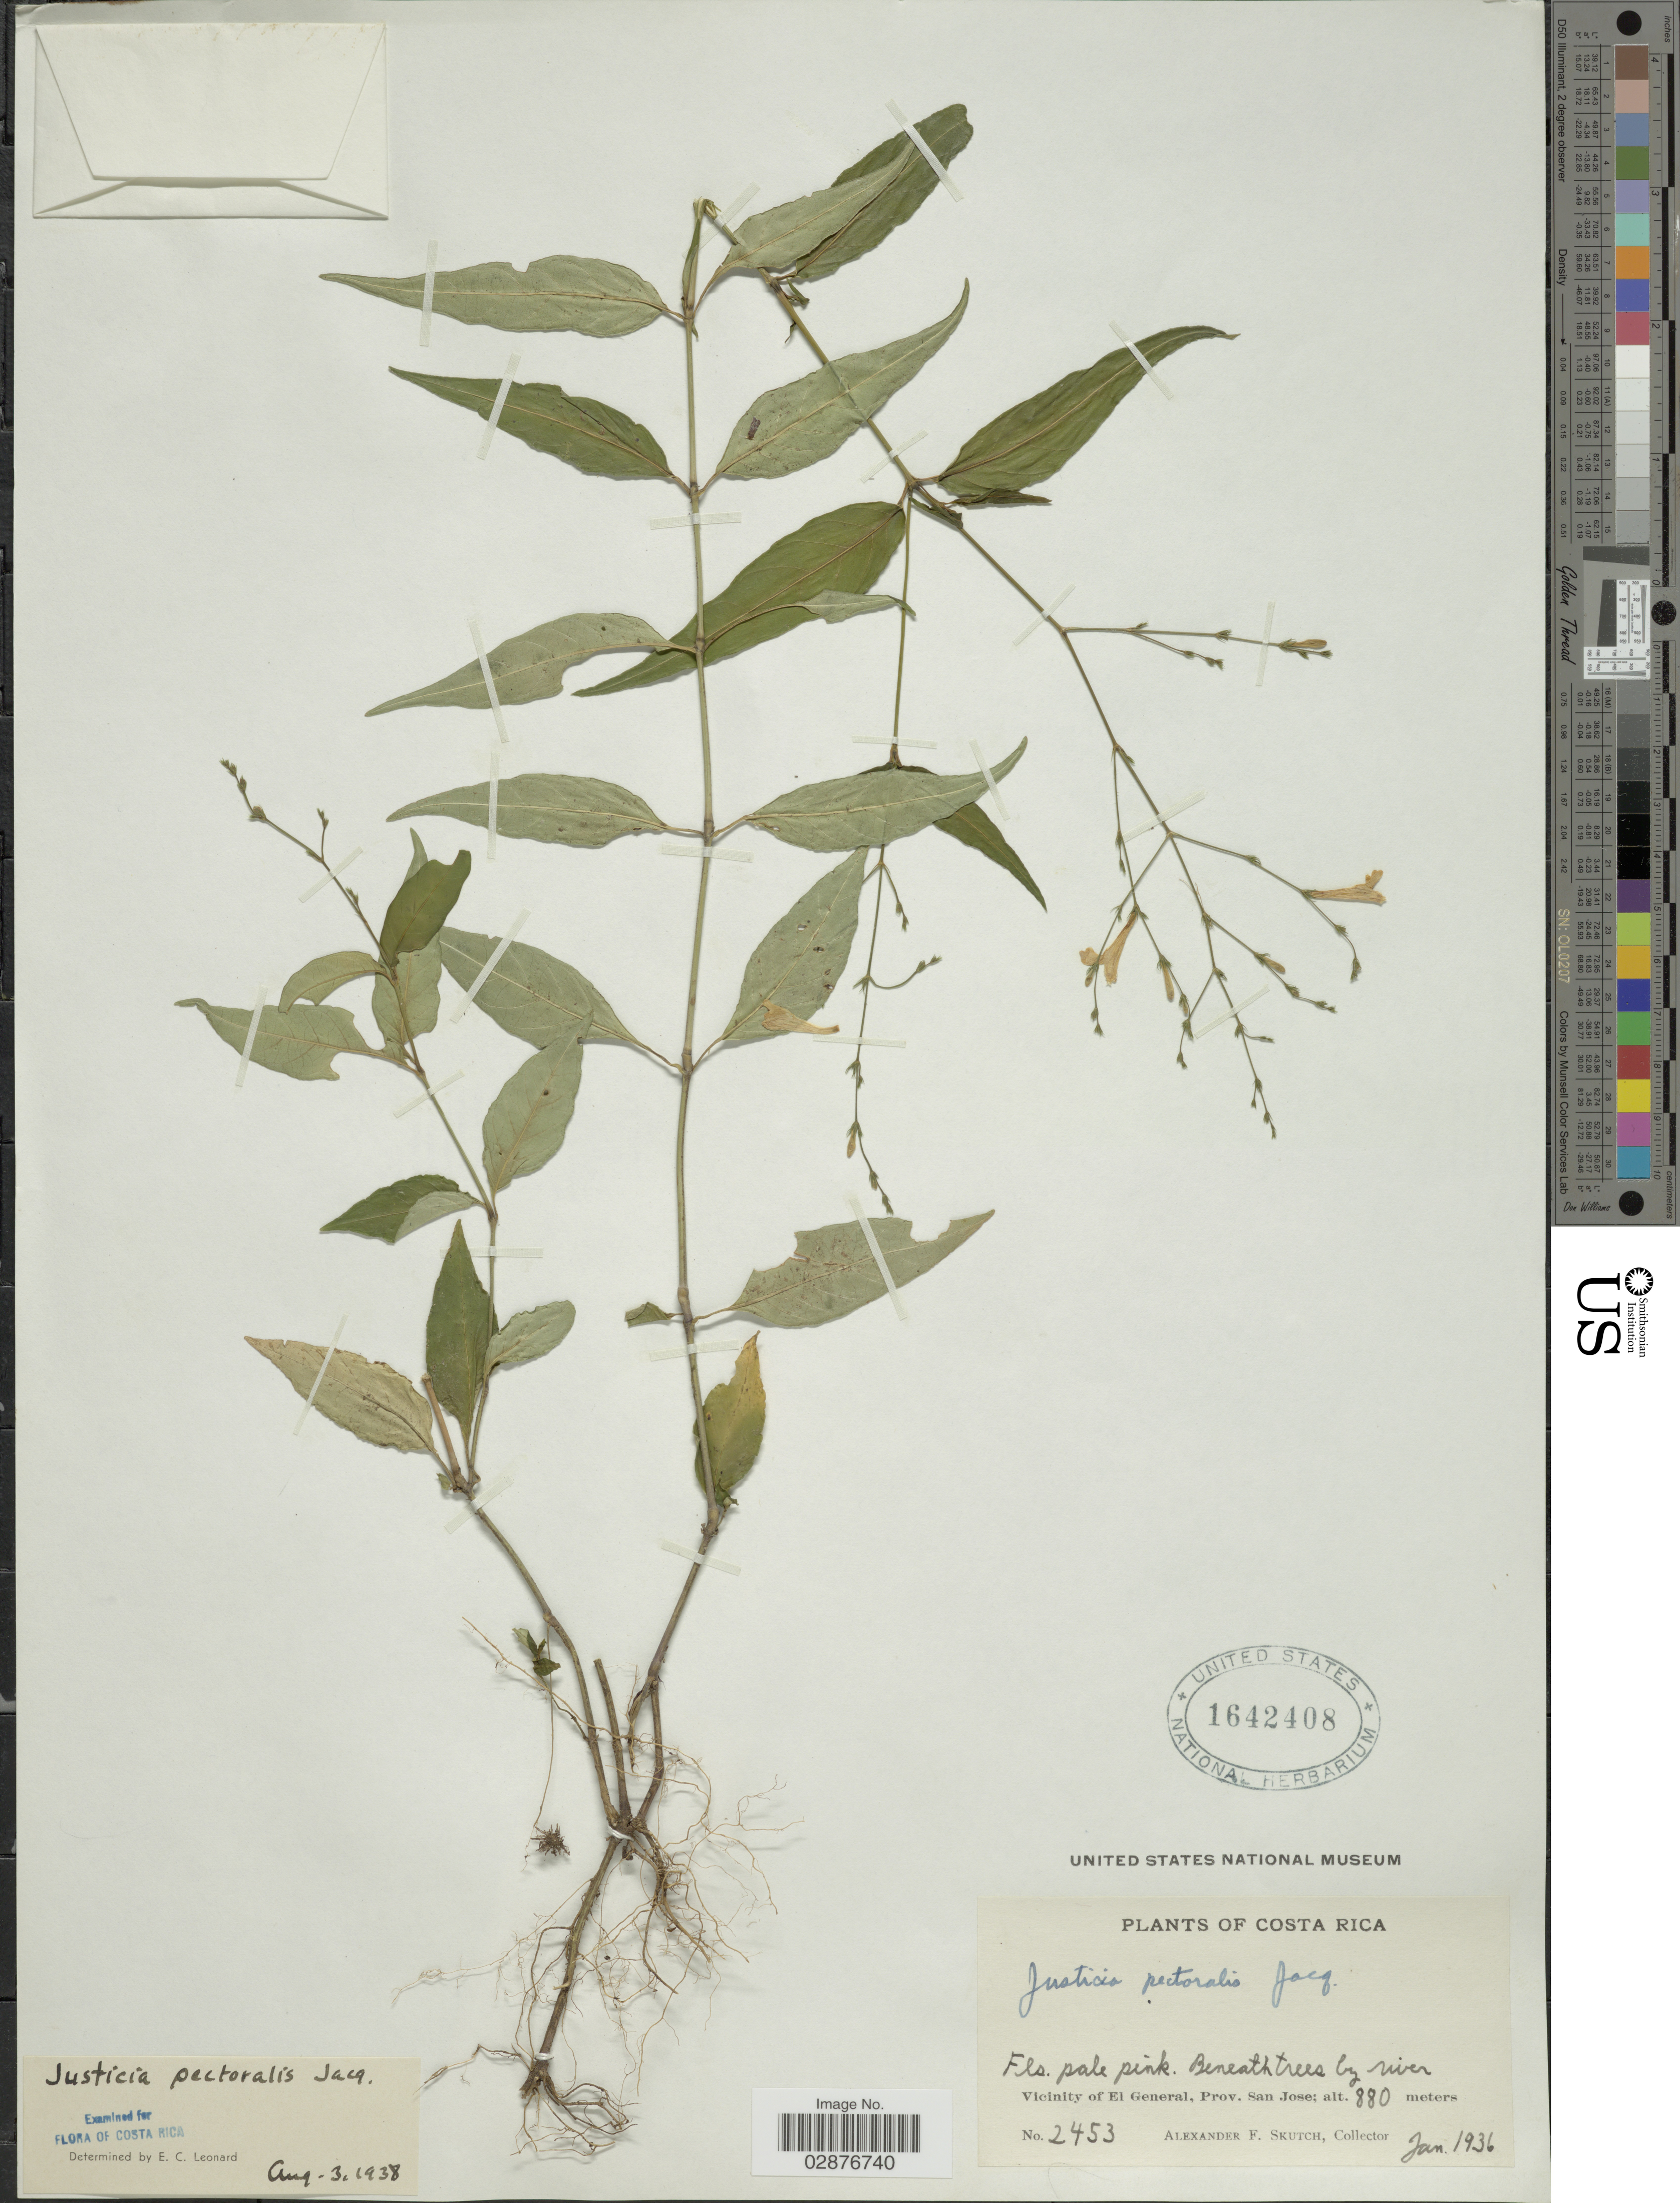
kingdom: Plantae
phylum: Tracheophyta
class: Magnoliopsida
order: Lamiales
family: Acanthaceae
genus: Justicia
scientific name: Justicia pectoralis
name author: Jacq.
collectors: A. F. Skutch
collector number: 2453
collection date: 1936-01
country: Costa Rica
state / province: San José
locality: Vicinity of El General.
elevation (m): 880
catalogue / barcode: US 1642408